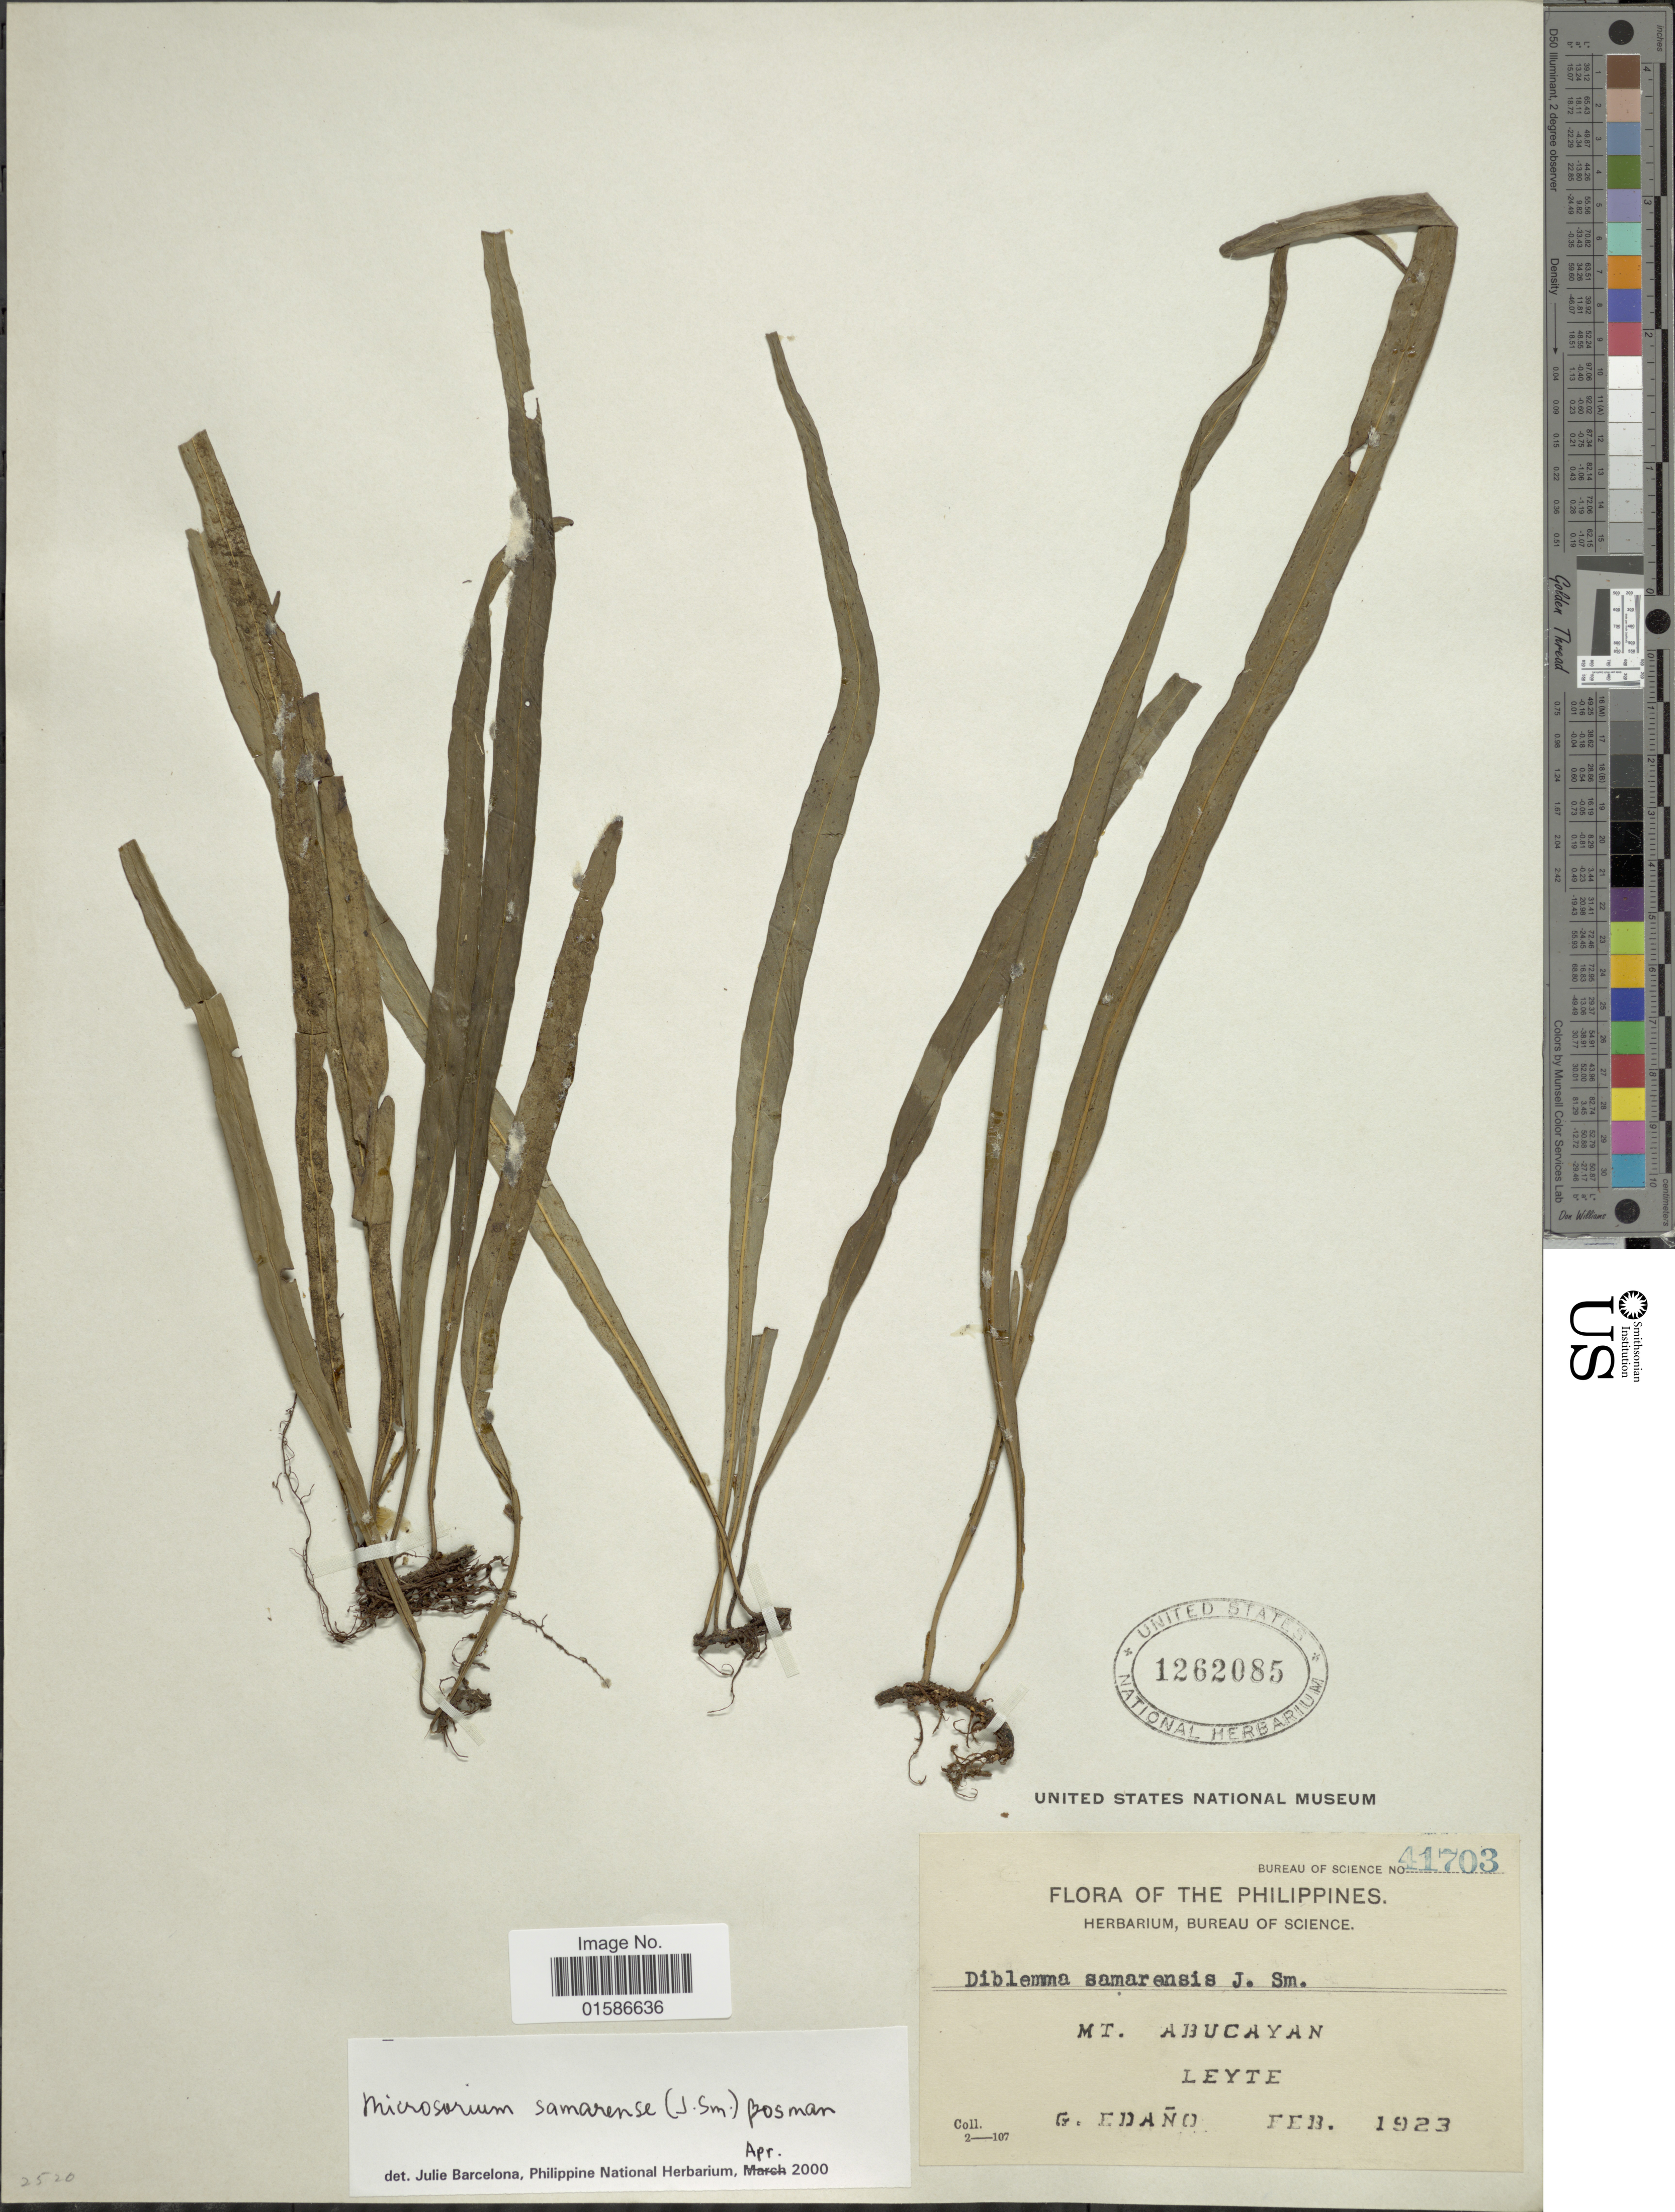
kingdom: Plantae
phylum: Tracheophyta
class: Polypodiopsida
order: Polypodiales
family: Polypodiaceae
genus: Microsorum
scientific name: Microsorum samarense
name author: (J. Sm.) Bosman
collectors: G. Edaño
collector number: Bureau of Science 41703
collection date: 1923-02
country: Philippines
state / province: Eastern Visayas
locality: Mt Abucayan, Leyte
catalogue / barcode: US 1262085